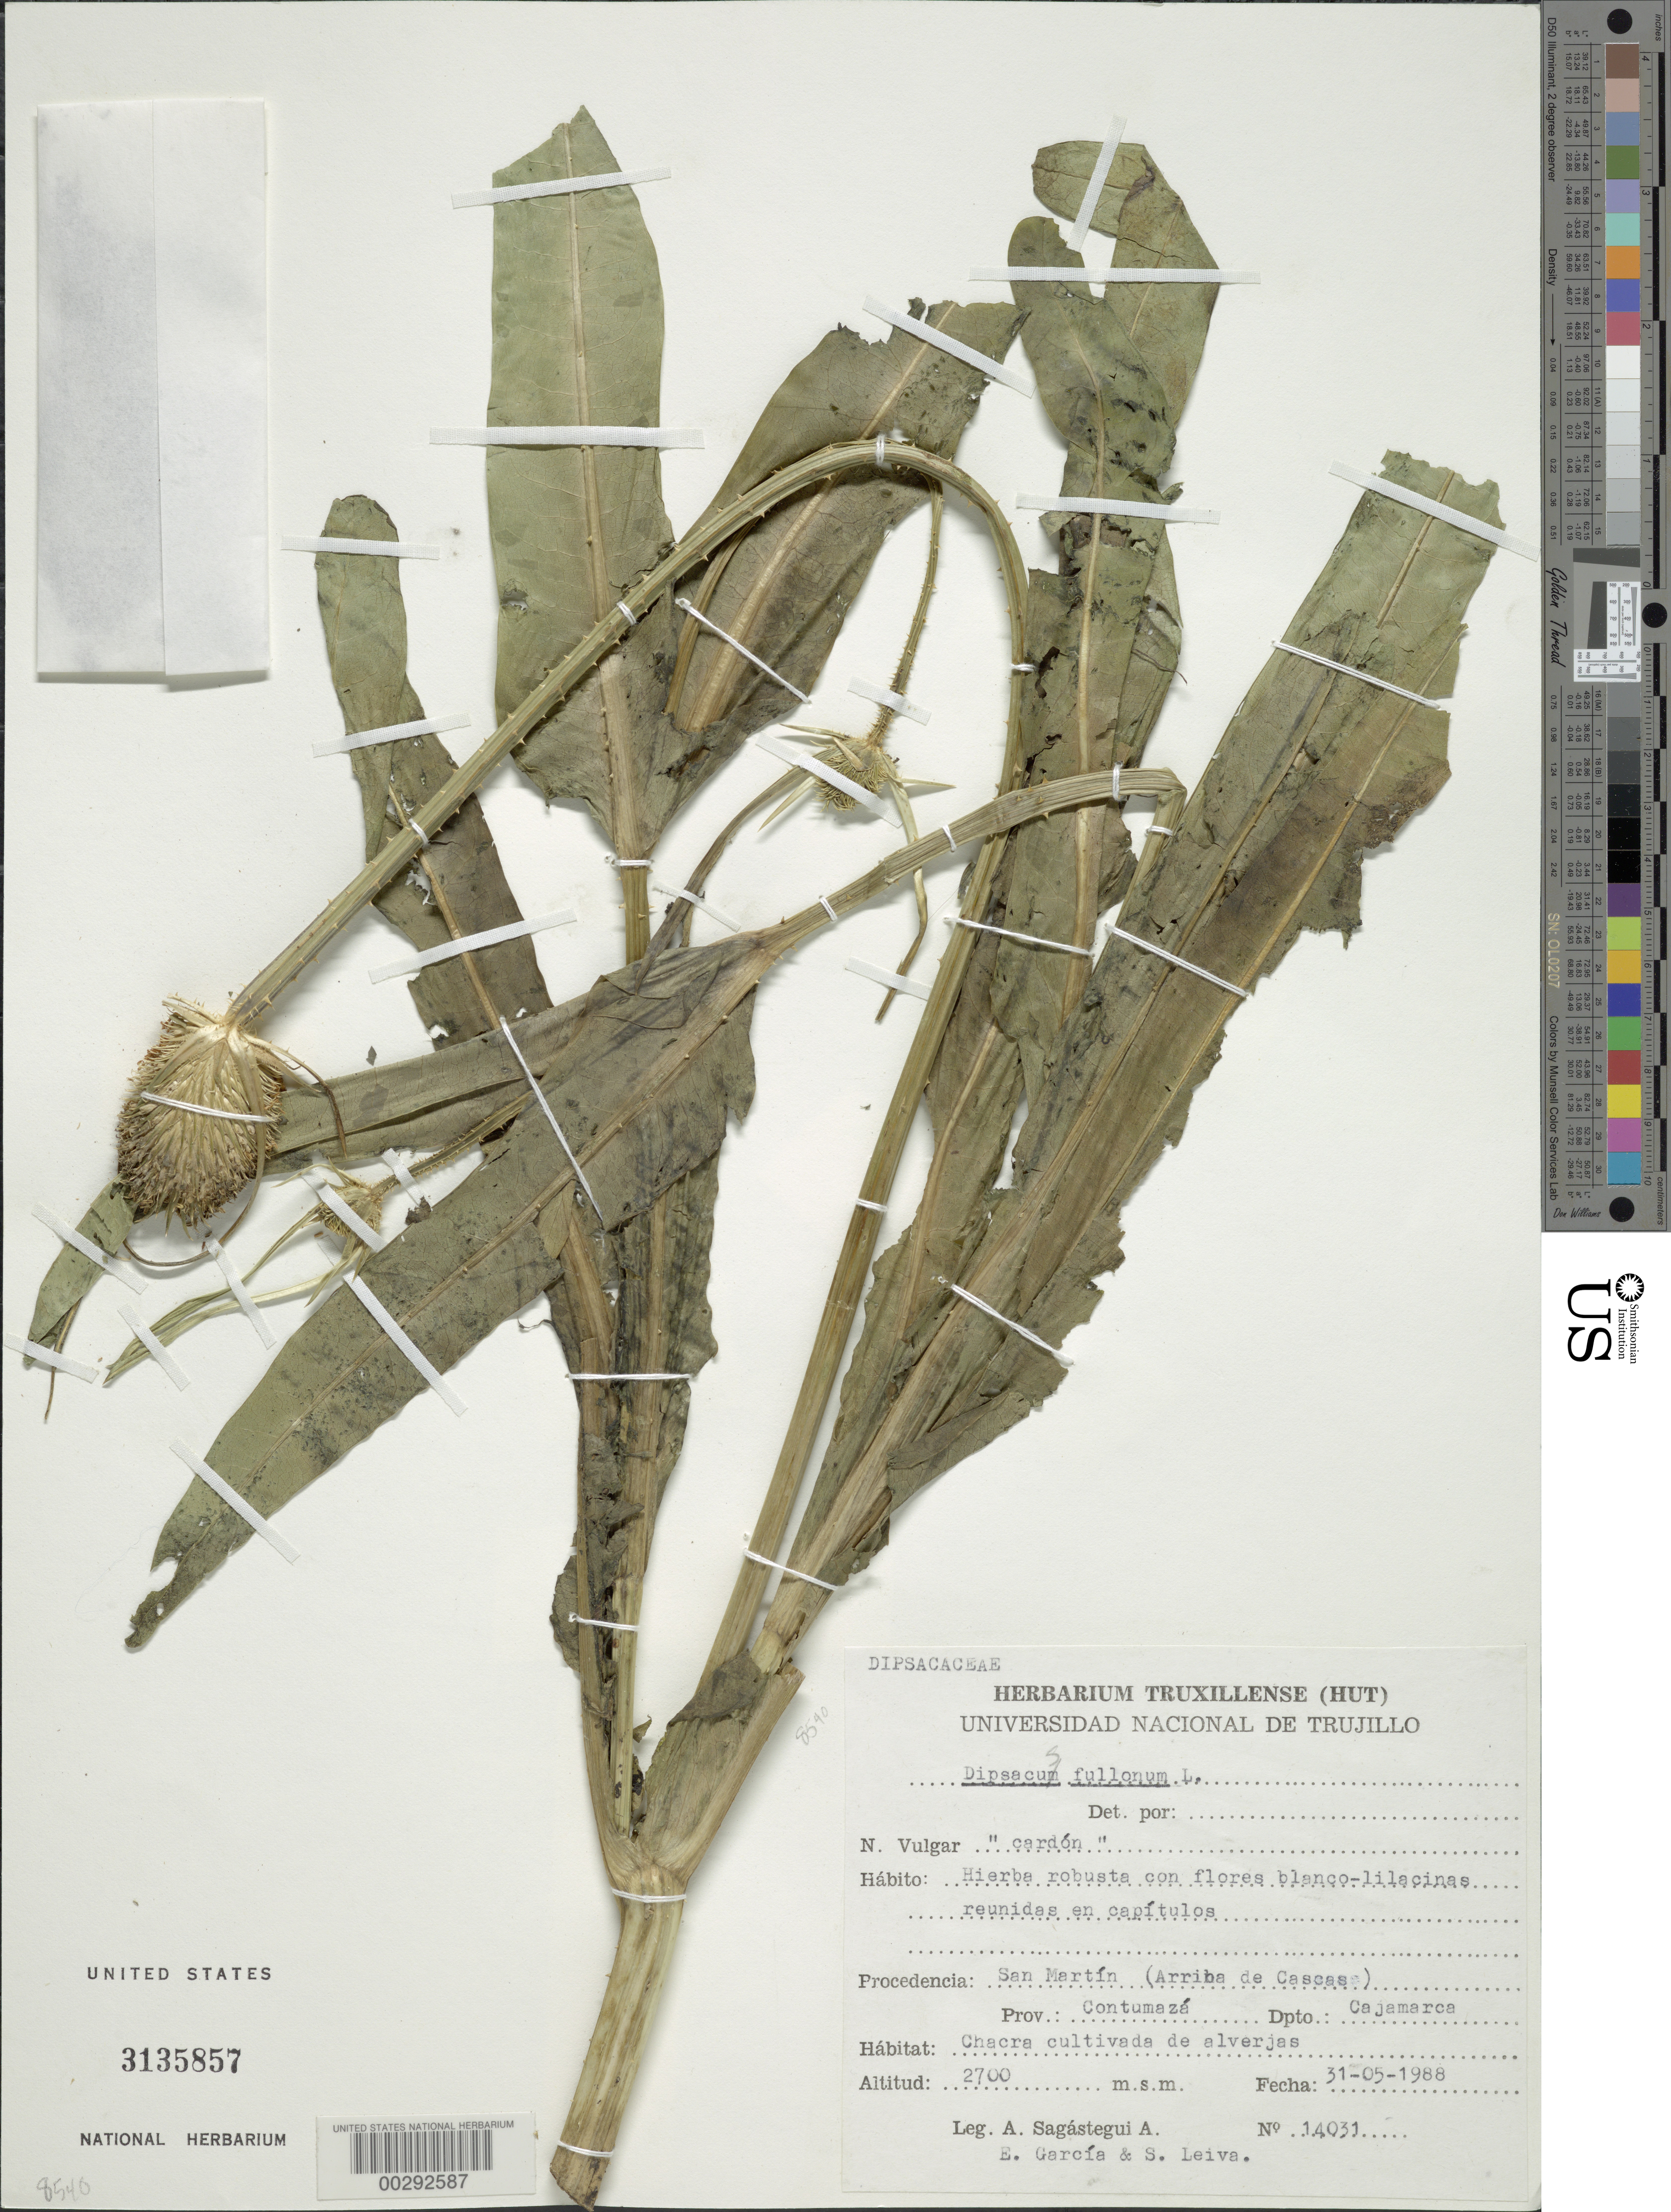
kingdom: Plantae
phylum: Tracheophyta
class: Magnoliopsida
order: Dipsacales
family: Caprifoliaceae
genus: Dipsacus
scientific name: Dipsacus fullonum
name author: L.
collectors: A. Sagástegui A., E. Garcia & S. Seiva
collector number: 14031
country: Peru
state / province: Cajamarca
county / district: Contumazá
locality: San Martin, Contumazá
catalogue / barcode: US 3135857